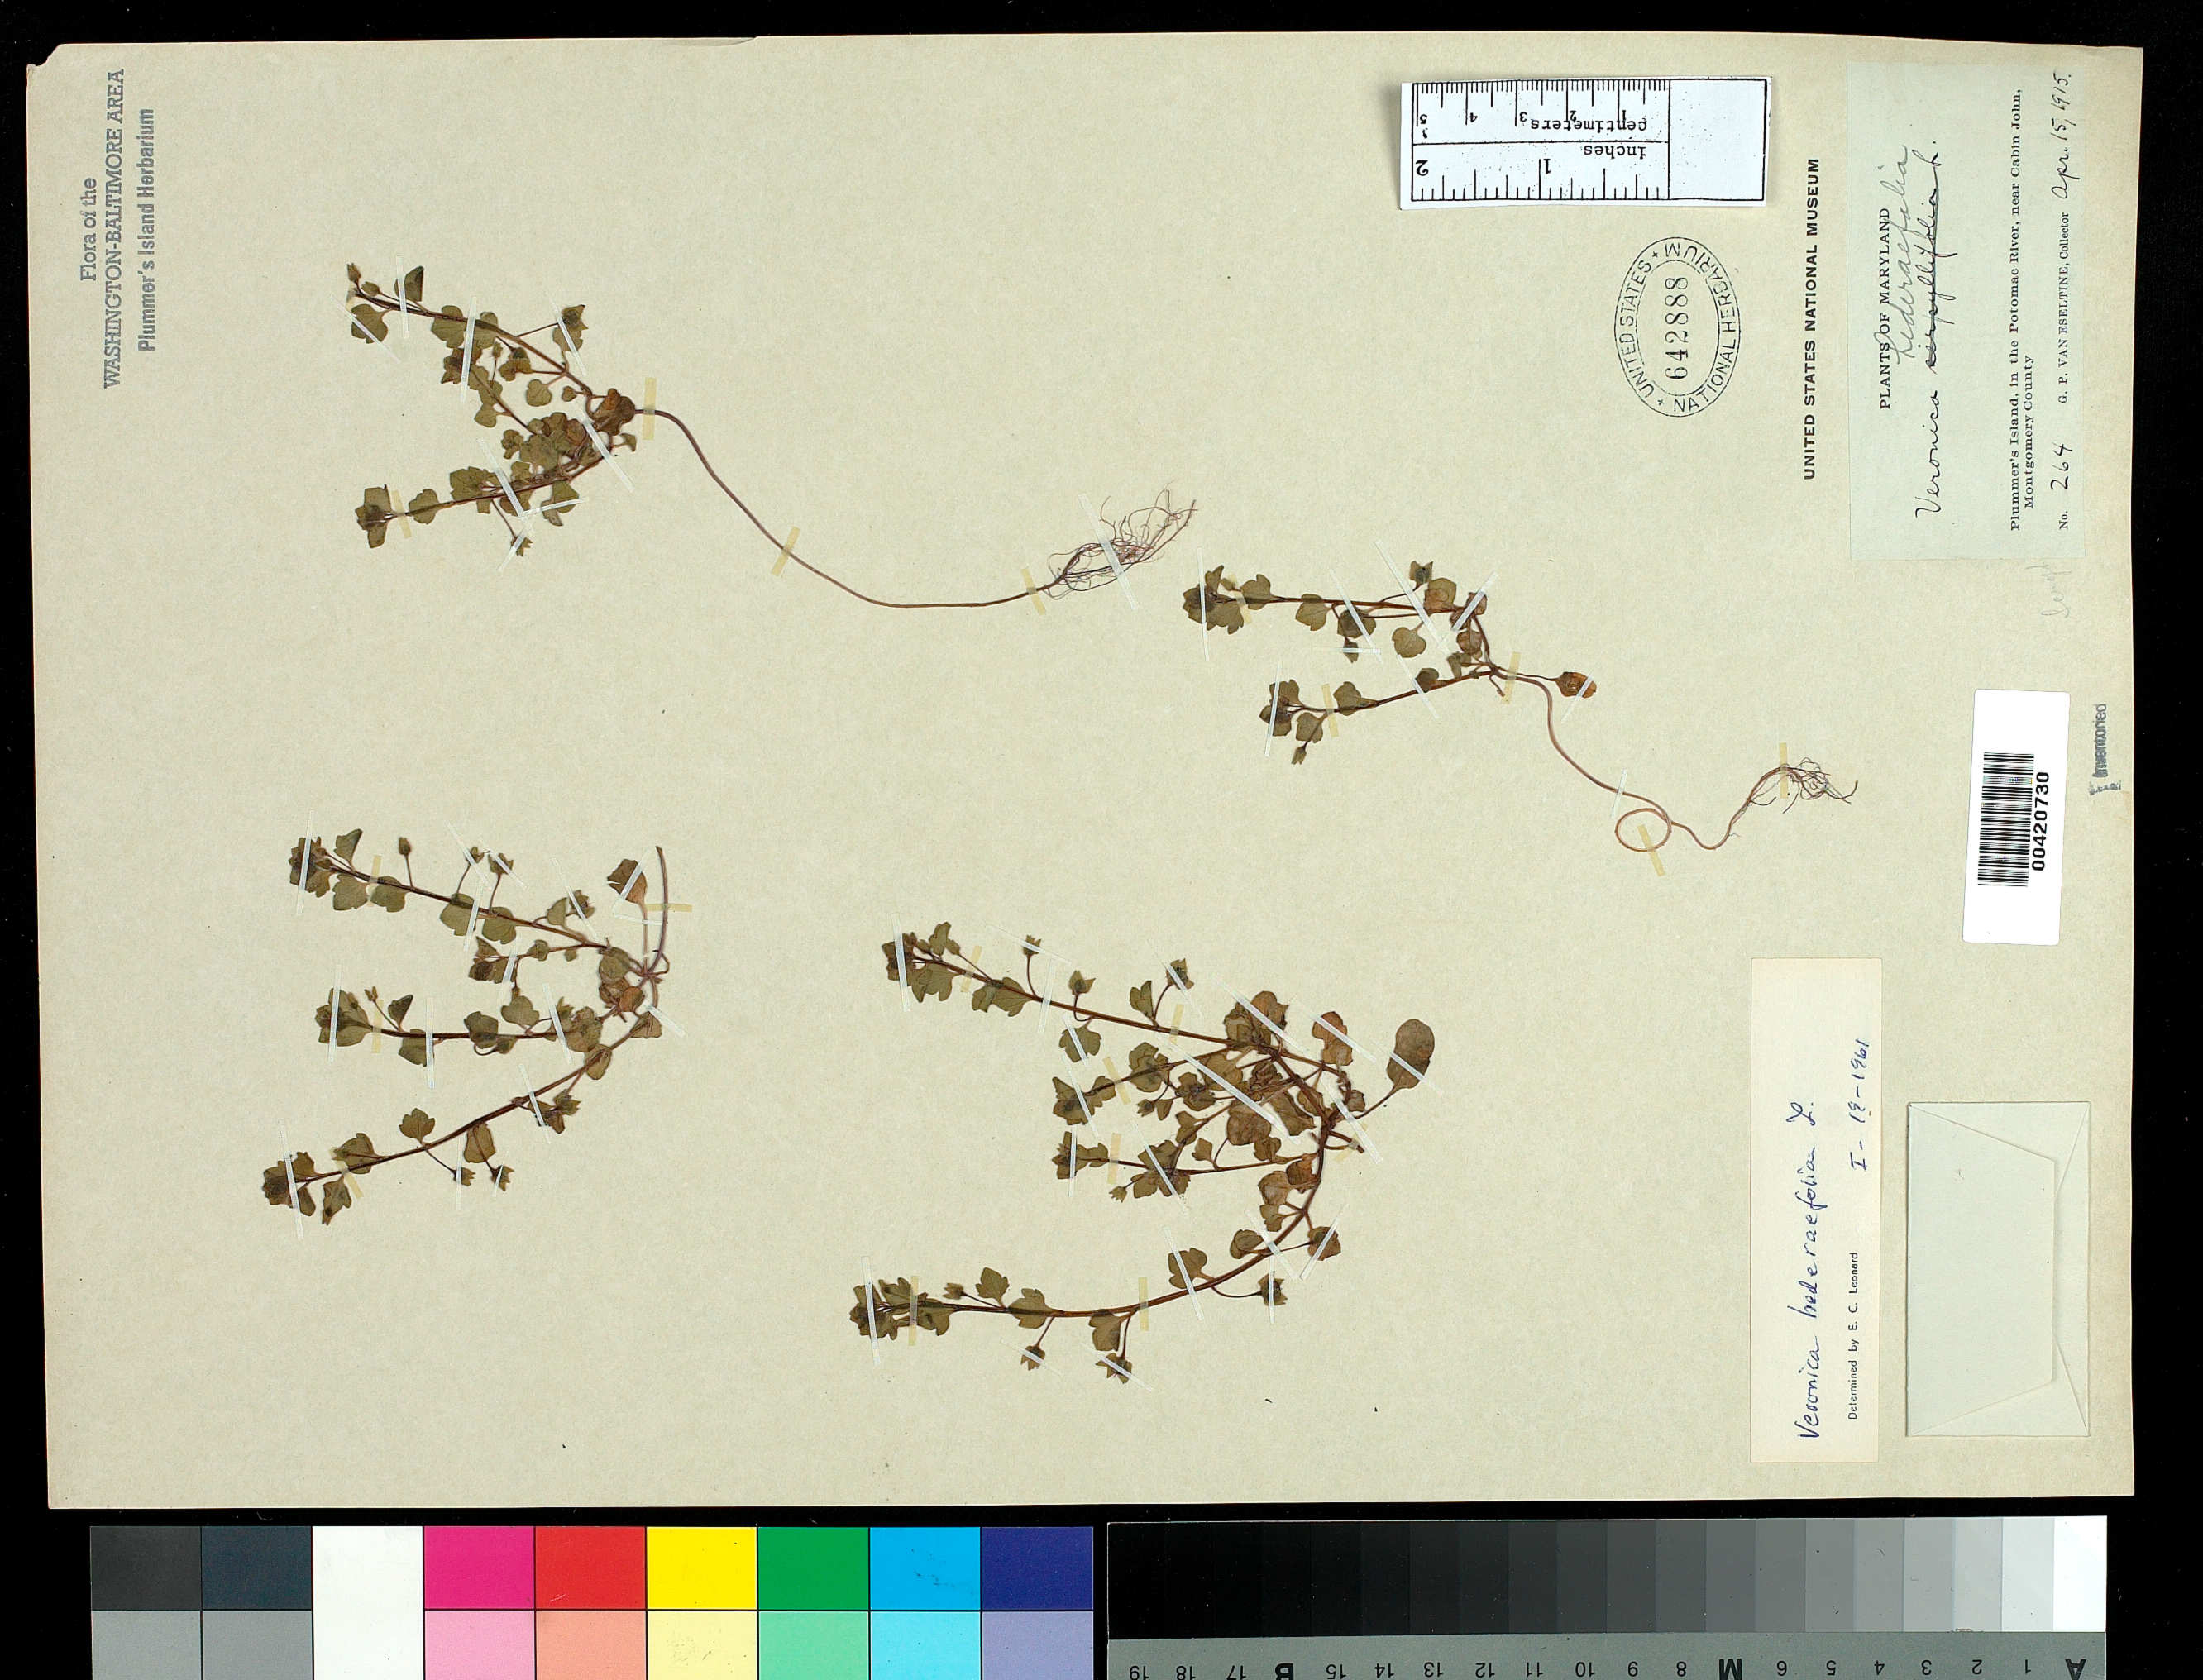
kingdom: Plantae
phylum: Tracheophyta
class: Magnoliopsida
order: Lamiales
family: Plantaginaceae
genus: Veronica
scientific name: Veronica hederifolia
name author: L.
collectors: G. P. Van Eseltine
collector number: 264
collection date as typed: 15 Apr 1915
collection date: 1915-04-15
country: United States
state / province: Maryland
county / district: Montgomery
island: Plummers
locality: Plummer's Island Plummers Island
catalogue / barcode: US 642888